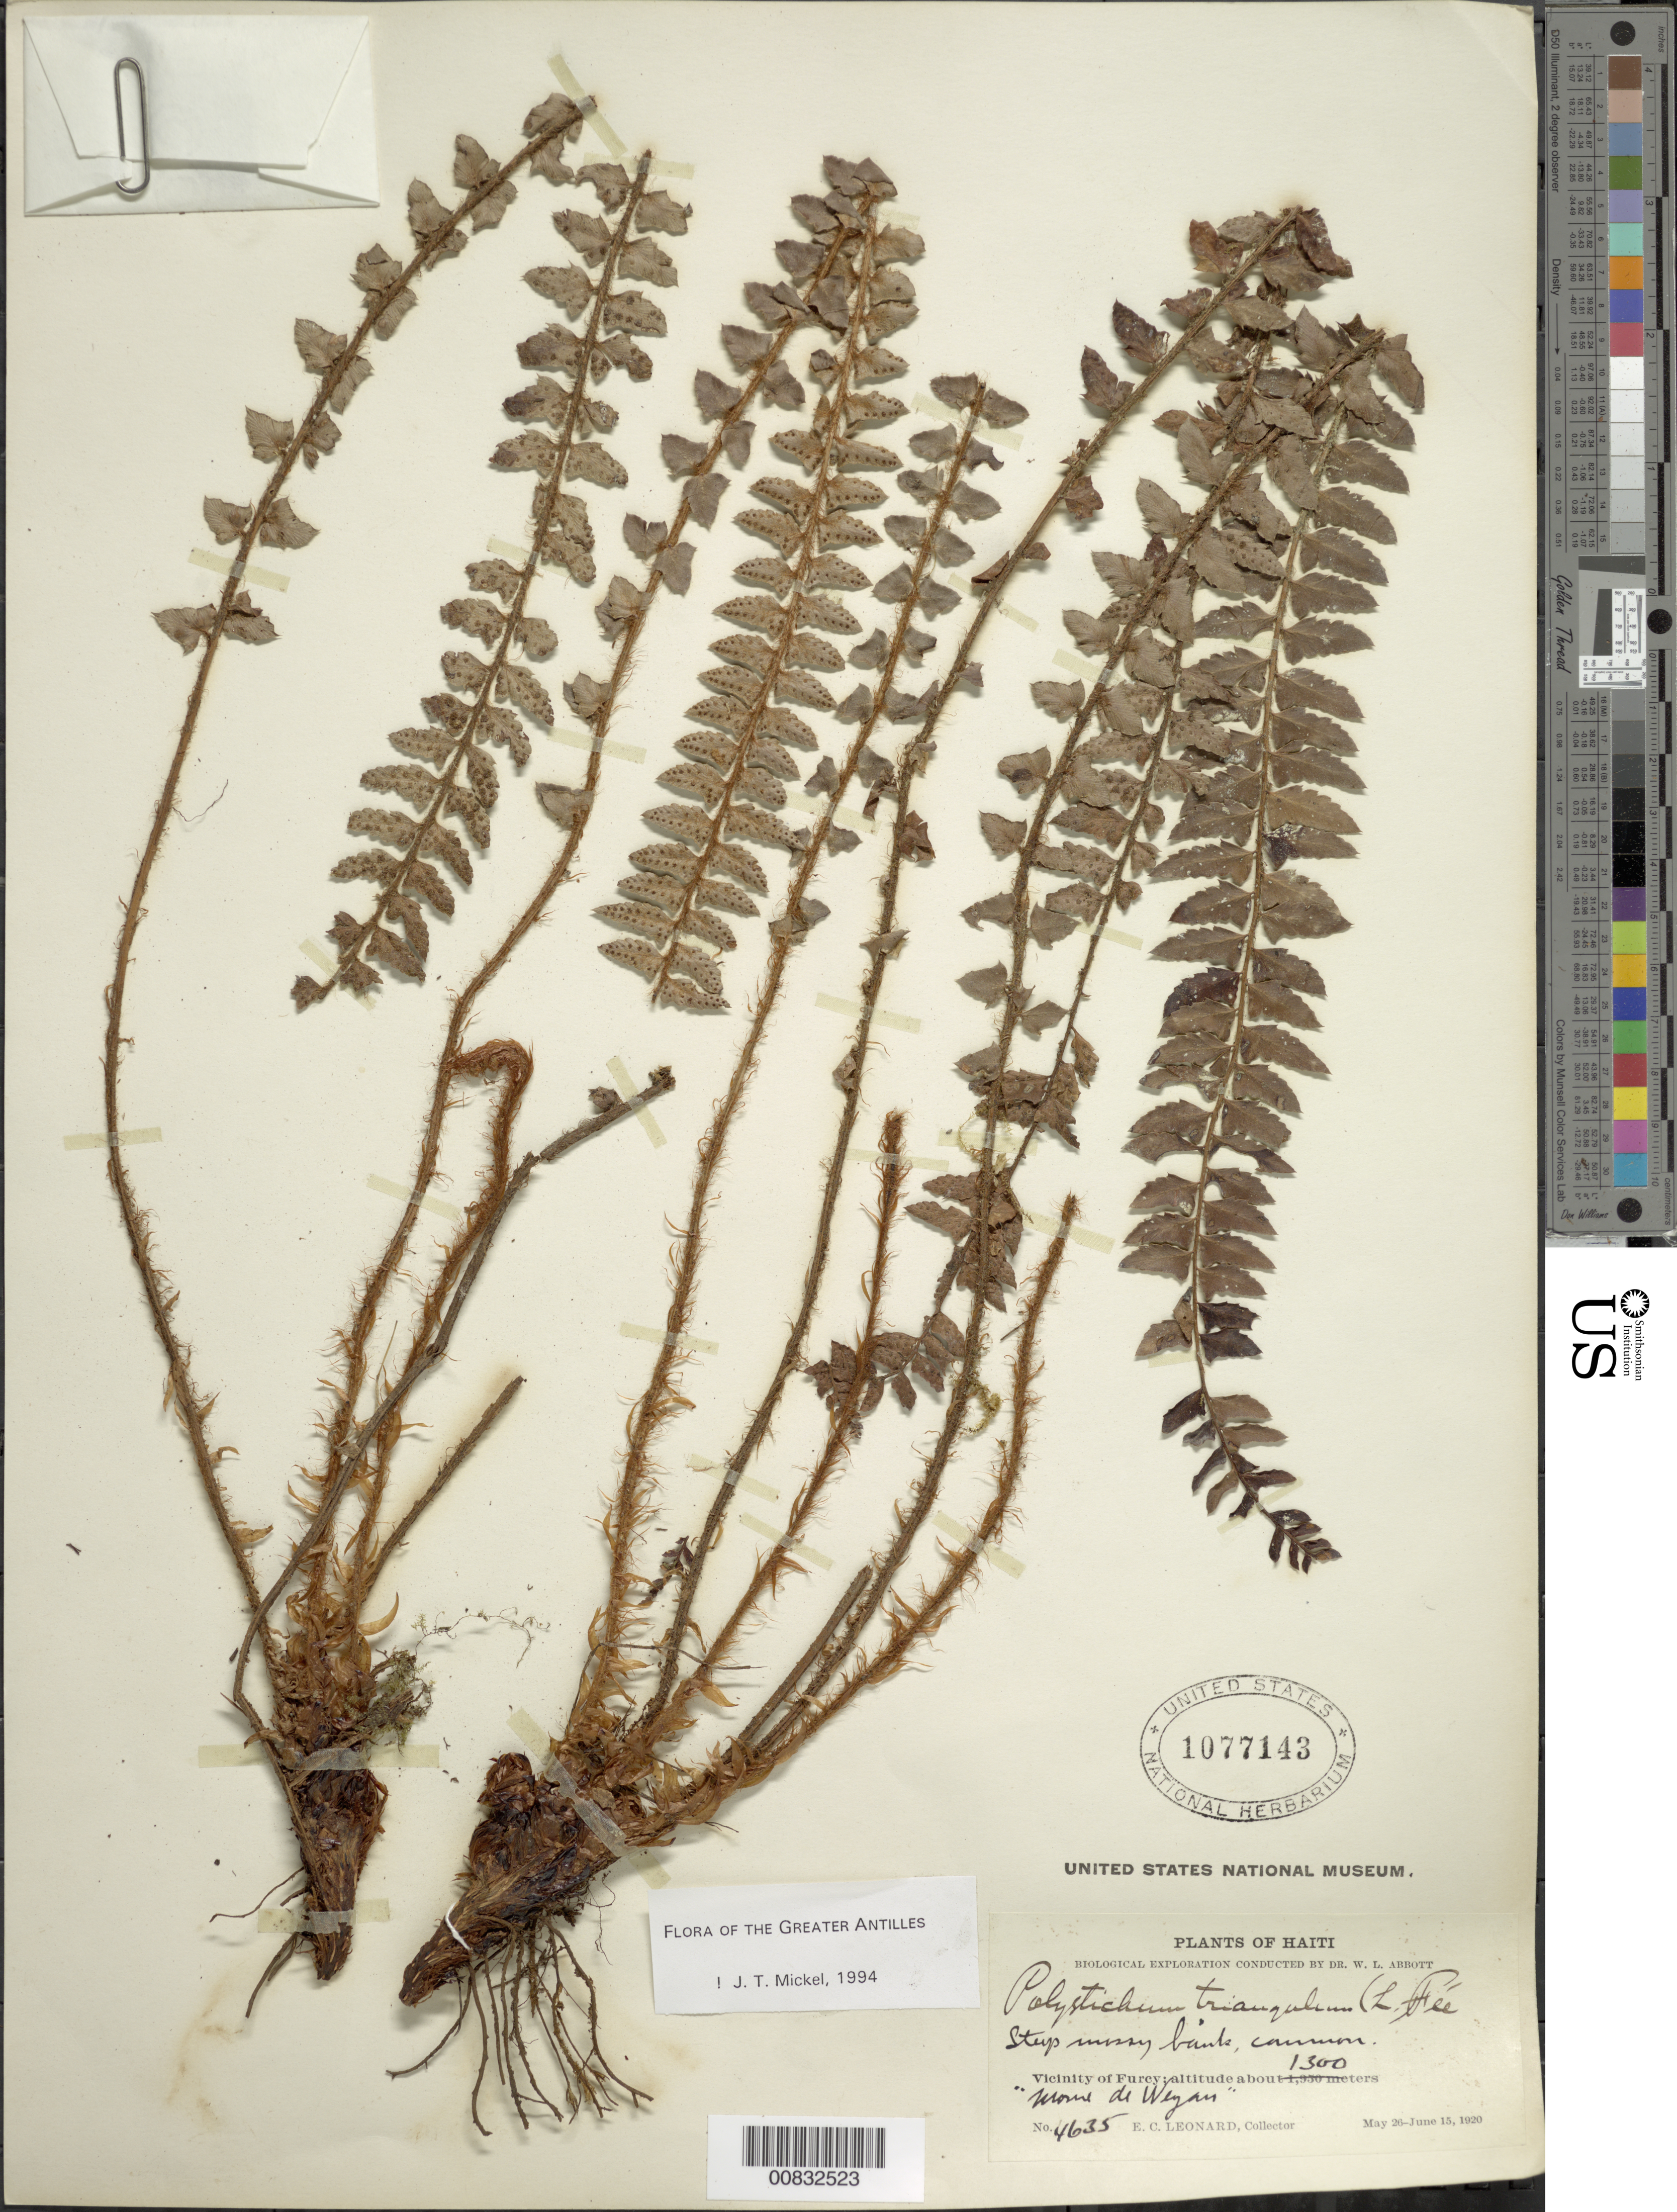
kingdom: Plantae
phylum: Tracheophyta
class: Polypodiopsida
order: Polypodiales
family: Dryopteridaceae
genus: Polystichum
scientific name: Polystichum triangulum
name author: (L.) Fée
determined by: Mickel, J. T., (NY), New York Botanical Garden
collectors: E. C. Leonard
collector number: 4635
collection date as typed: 26 May 1920 to 15 Jun 1920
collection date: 1920-05-26/1920-06-15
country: Haiti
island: Hispaniola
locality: Furcy vicinity, Morne de Weyan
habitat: Steep mossy bank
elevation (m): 1300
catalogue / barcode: US 1077143